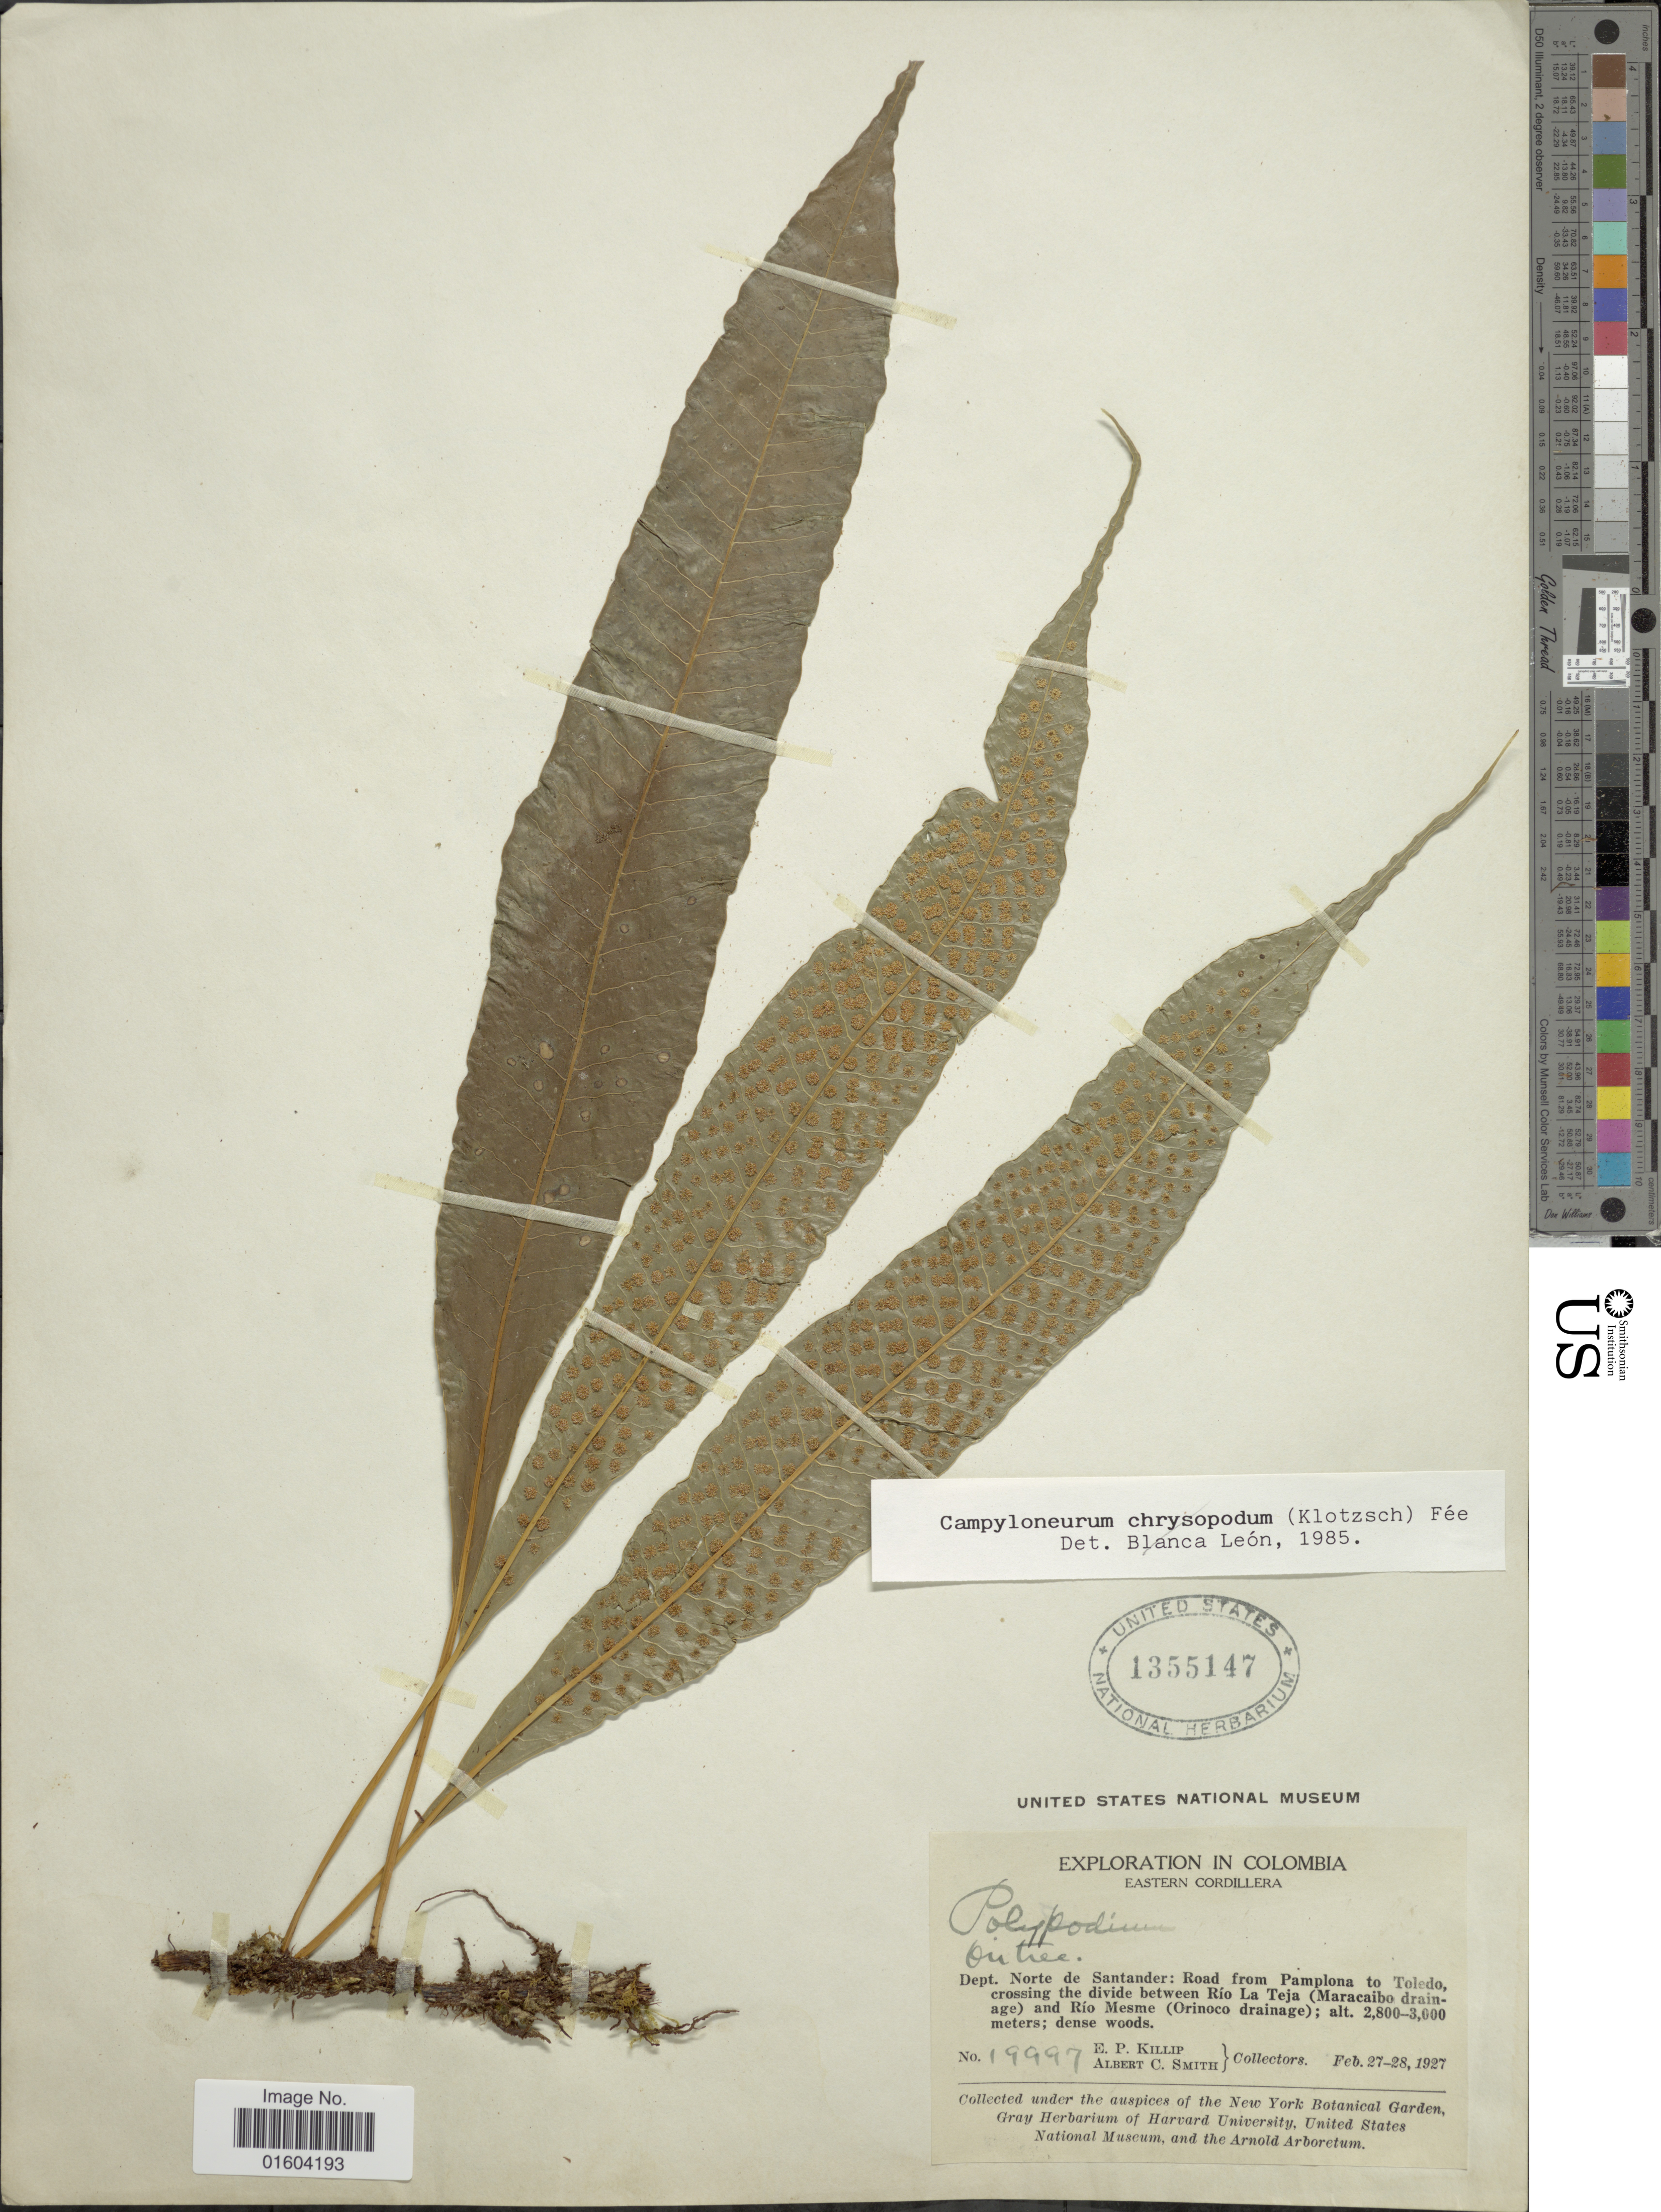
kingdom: Plantae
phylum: Tracheophyta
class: Polypodiopsida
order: Polypodiales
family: Polypodiaceae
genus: Campyloneurum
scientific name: Campyloneurum chrysopodum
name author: (Klotzsch) Fée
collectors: E. P. Killip & A. C. Smith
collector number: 19997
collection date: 1927-02-27/1927-02-28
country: Colombia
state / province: Norte de Santander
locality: Eastern Cordillera, Dept. Norte de Santander: Road from Pamplona to Toledo, crossing the divide between Rio La Teja (Maracibo drainage) and Rio Mesme (Orinoco drainage).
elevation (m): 2800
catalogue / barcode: US 1355147